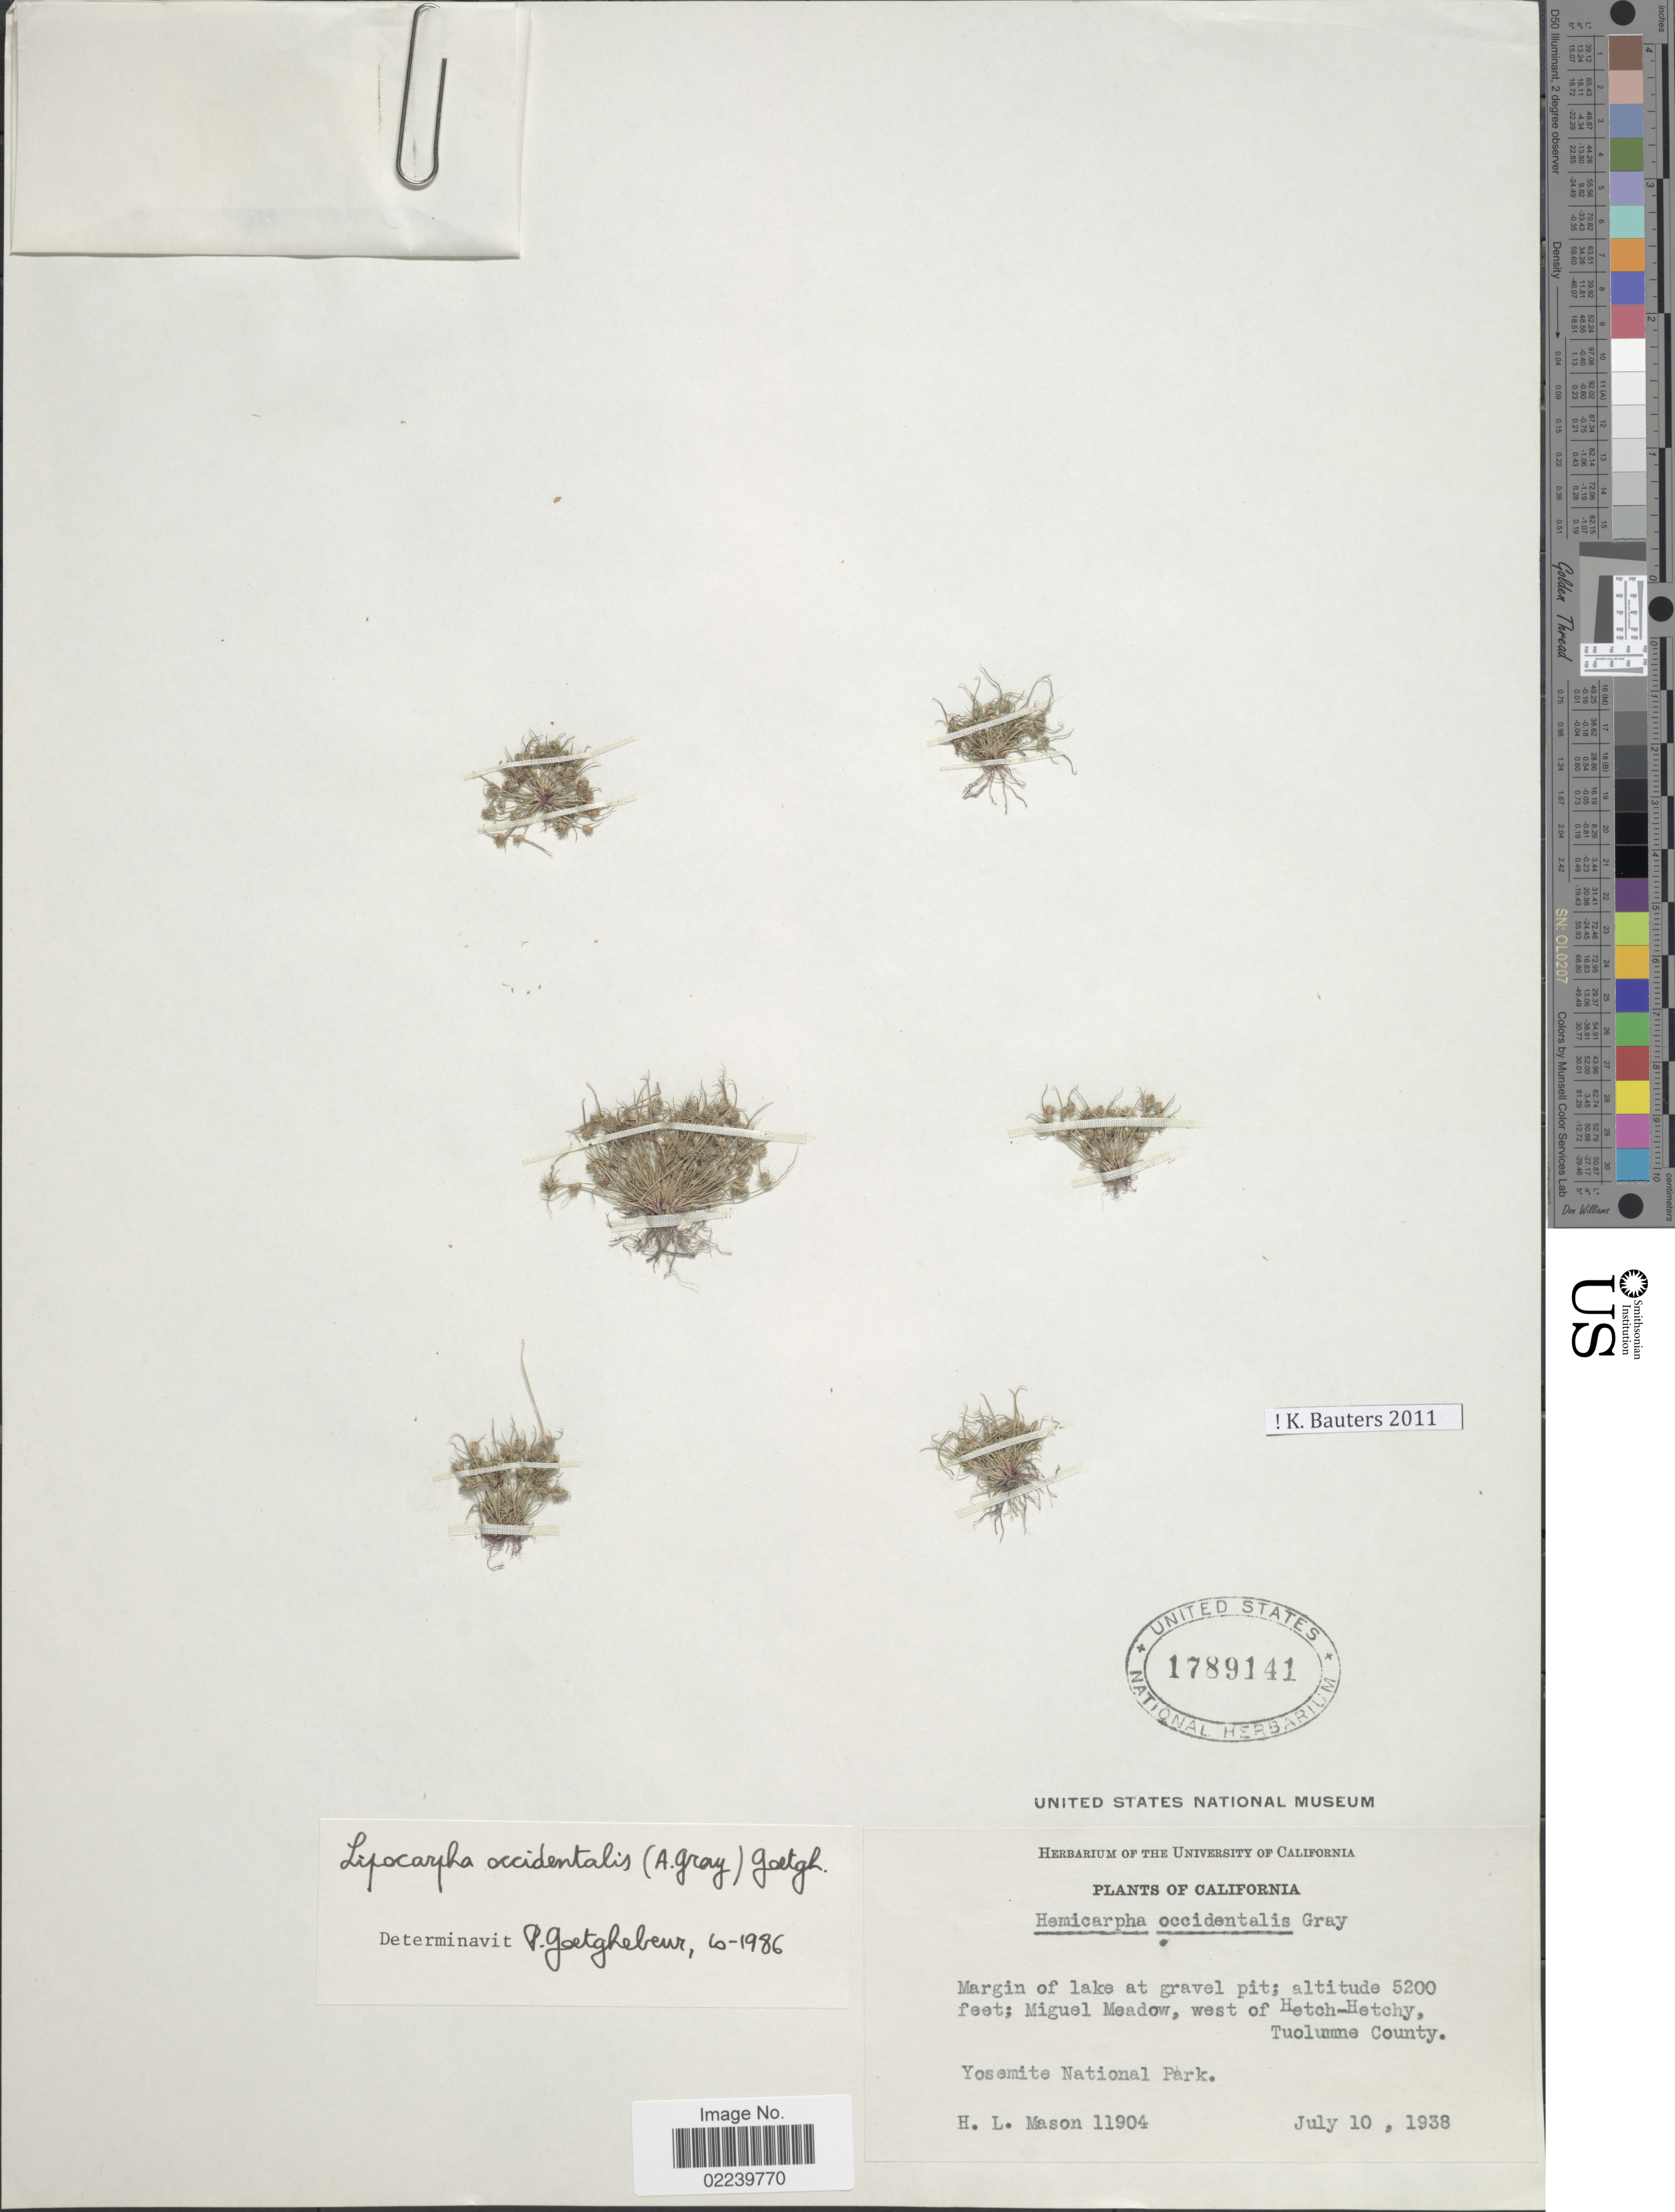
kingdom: Plantae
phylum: Tracheophyta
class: Liliopsida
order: Poales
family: Cyperaceae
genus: Cyperus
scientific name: Cyperus hemioccidentalis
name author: Goetgh.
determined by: Strong, M. T., (US), Smithsonian Institution - National Museum of Natural History (UNITED STATES)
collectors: H. L. Mason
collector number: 11904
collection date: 1938-07-10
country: United States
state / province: California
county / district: Tuolumne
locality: Margin of lake at gravel pit, Miguel Meadow, west of Hetch-Hetchy, Tuolumne County, Yosemite National Park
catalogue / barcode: US 1789141